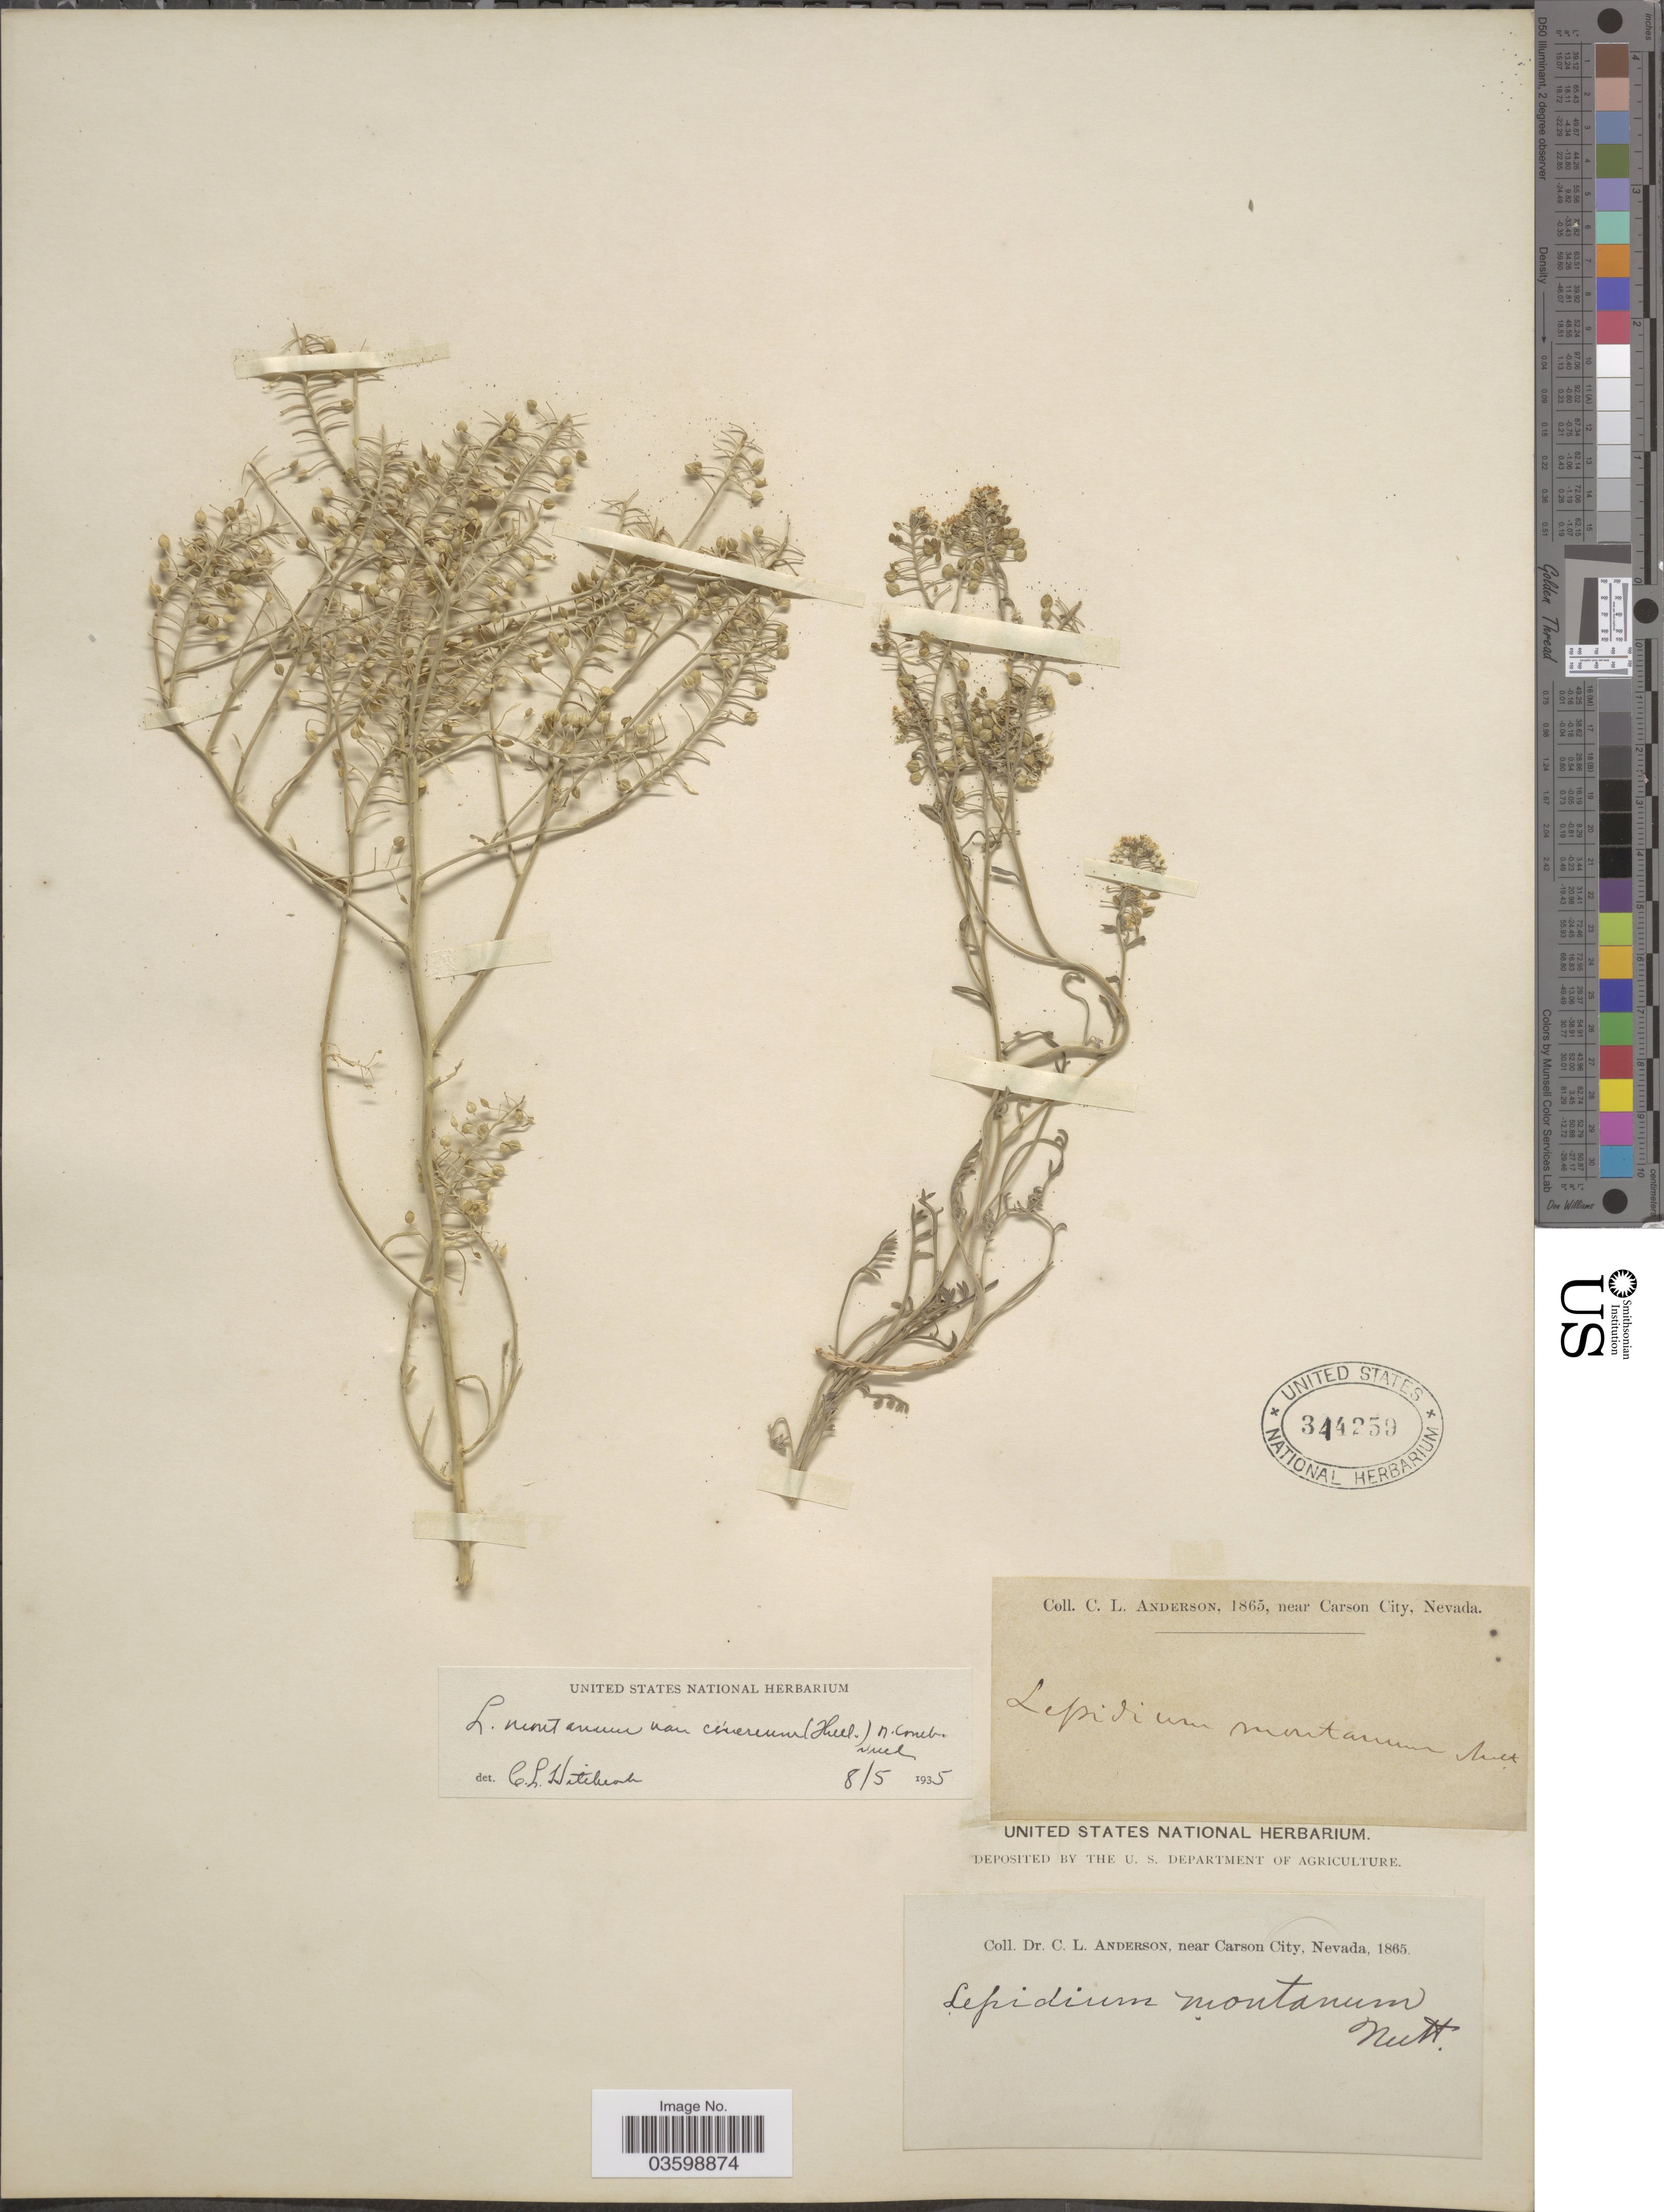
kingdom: Plantae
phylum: Tracheophyta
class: Magnoliopsida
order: Brassicales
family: Brassicaceae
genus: Lepidium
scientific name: Lepidium montanum f. cinereum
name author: C.L. Hitchc.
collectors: C. L. Anderson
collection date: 1865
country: United States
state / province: Nevada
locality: Near Carson City.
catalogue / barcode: US 344259